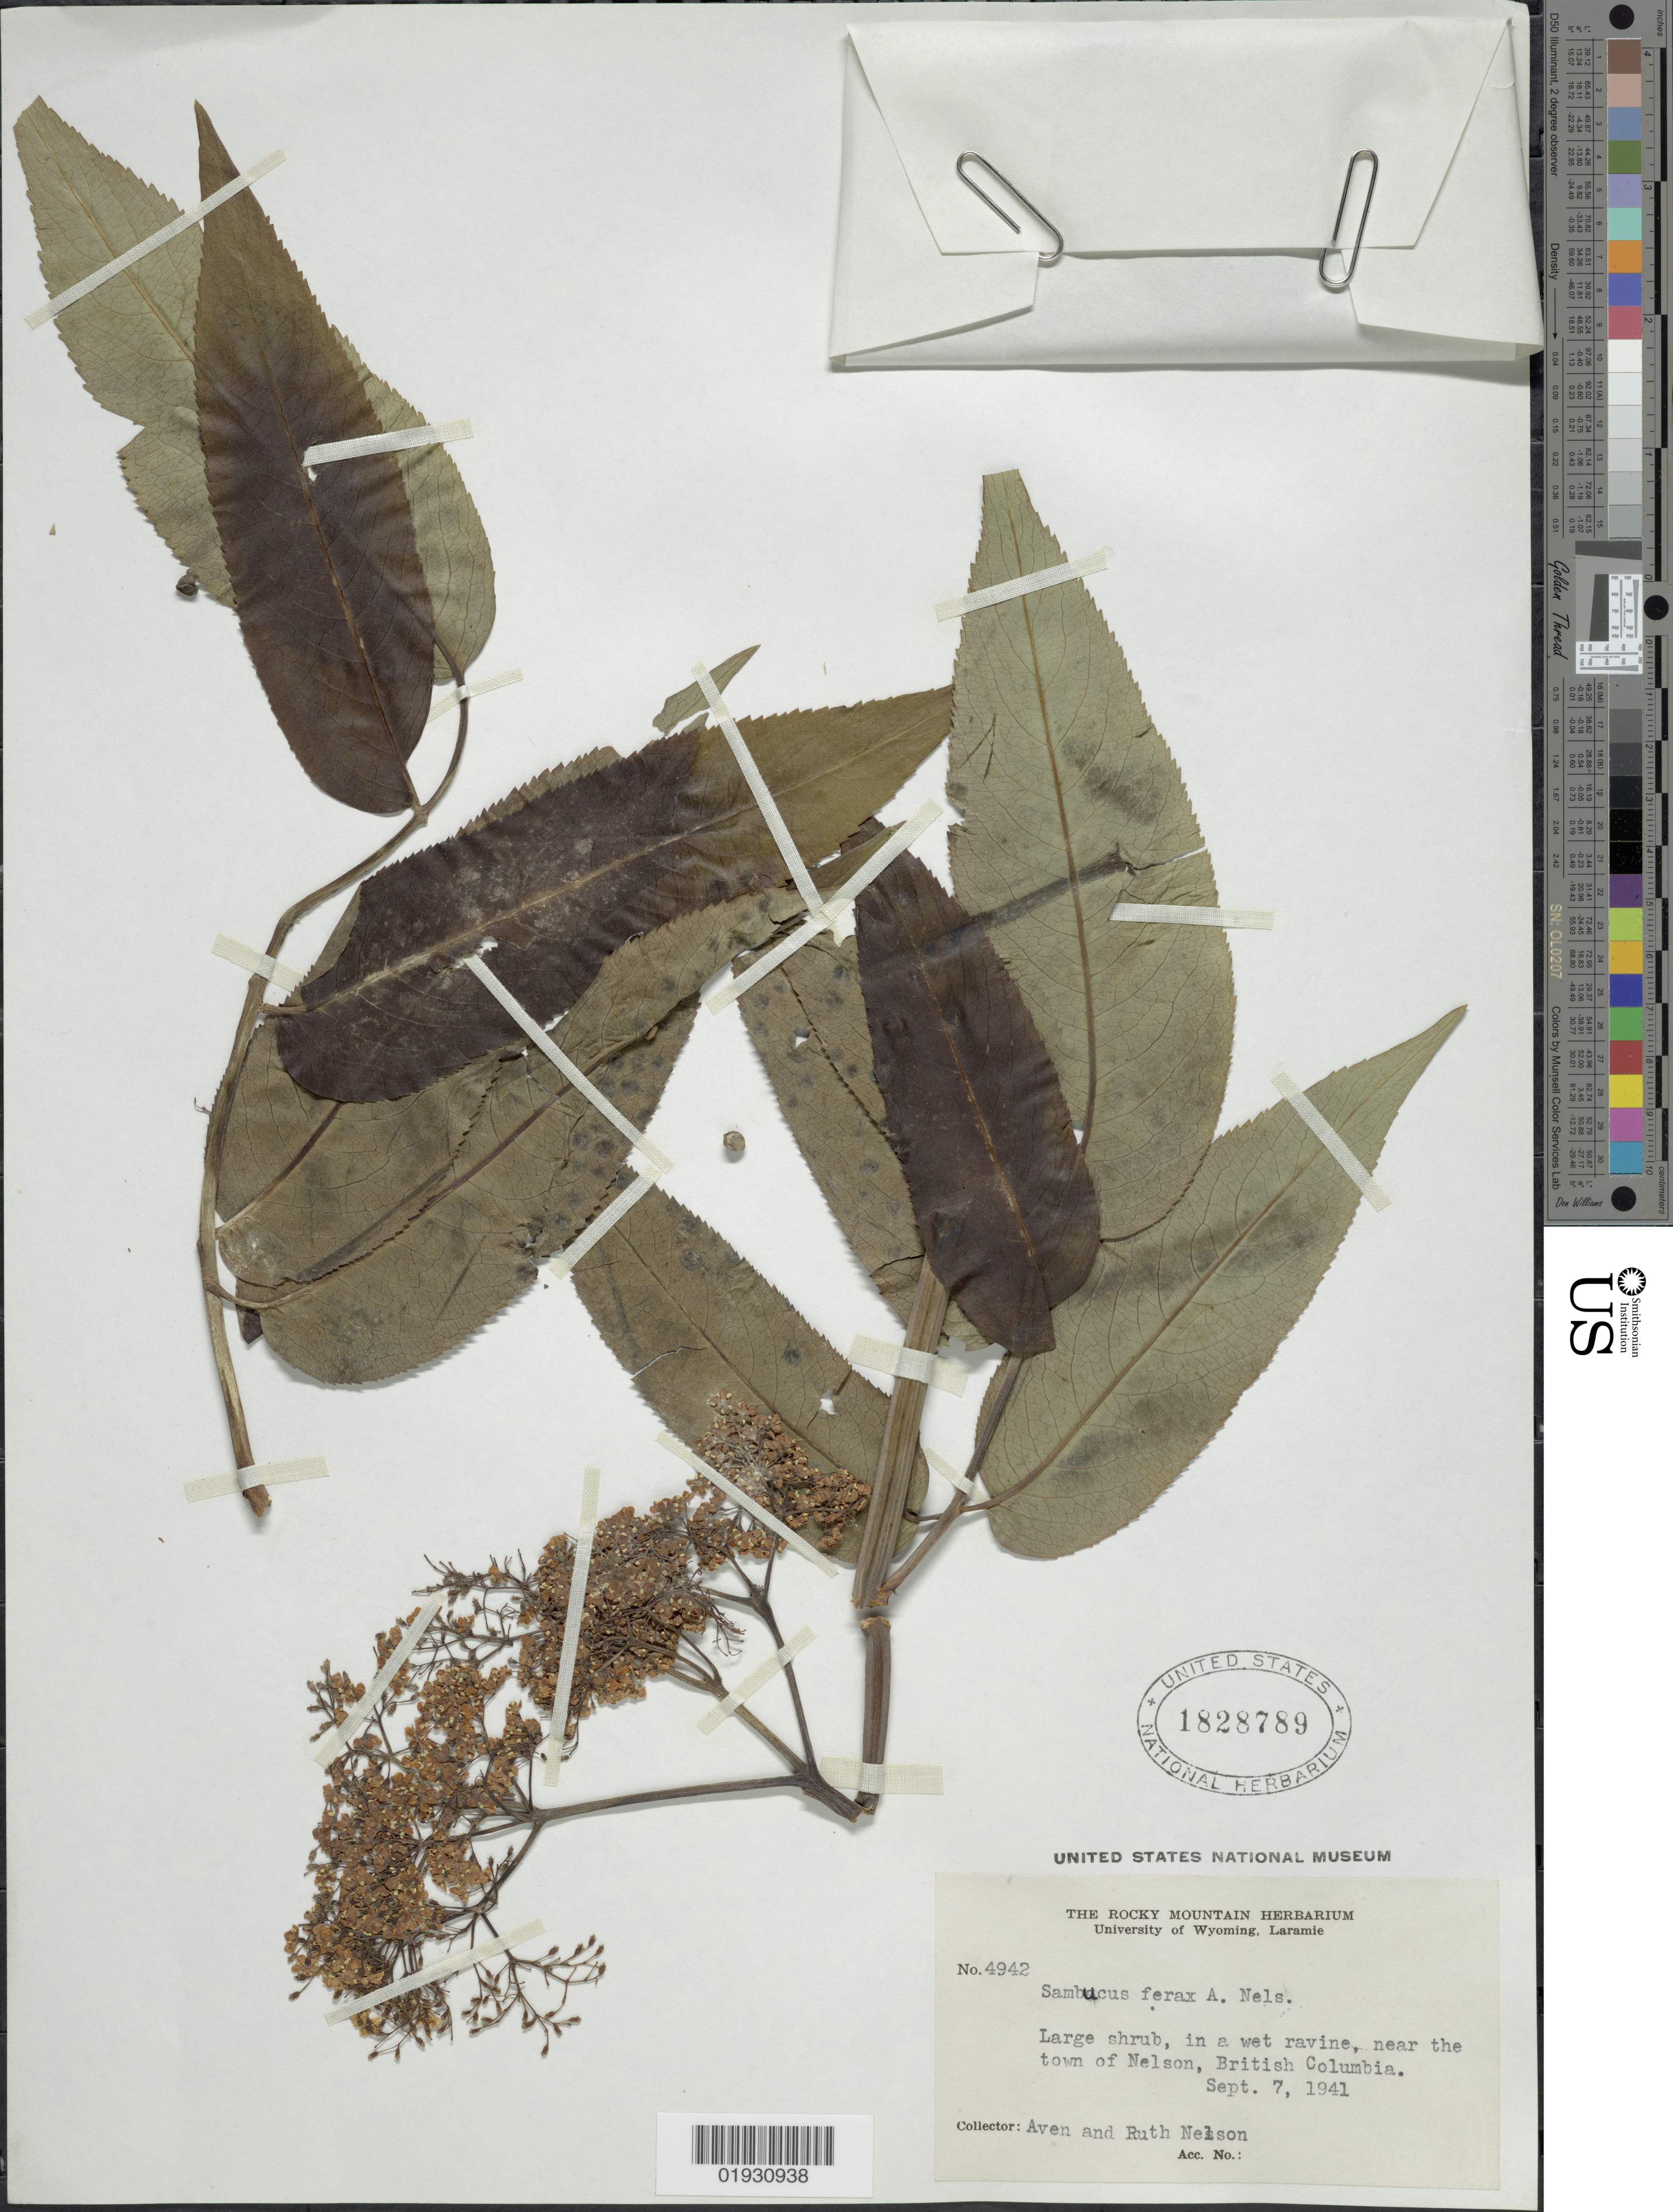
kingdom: Plantae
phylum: Tracheophyta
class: Magnoliopsida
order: Dipsacales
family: Viburnaceae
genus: Sambucus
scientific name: Sambucus ferax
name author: A. Nelson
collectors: A. Nelson & R. A. Nelson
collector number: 4942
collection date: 1941-09-07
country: Canada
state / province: British Columbia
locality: Near the town of Nelson.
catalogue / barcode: US 1828789